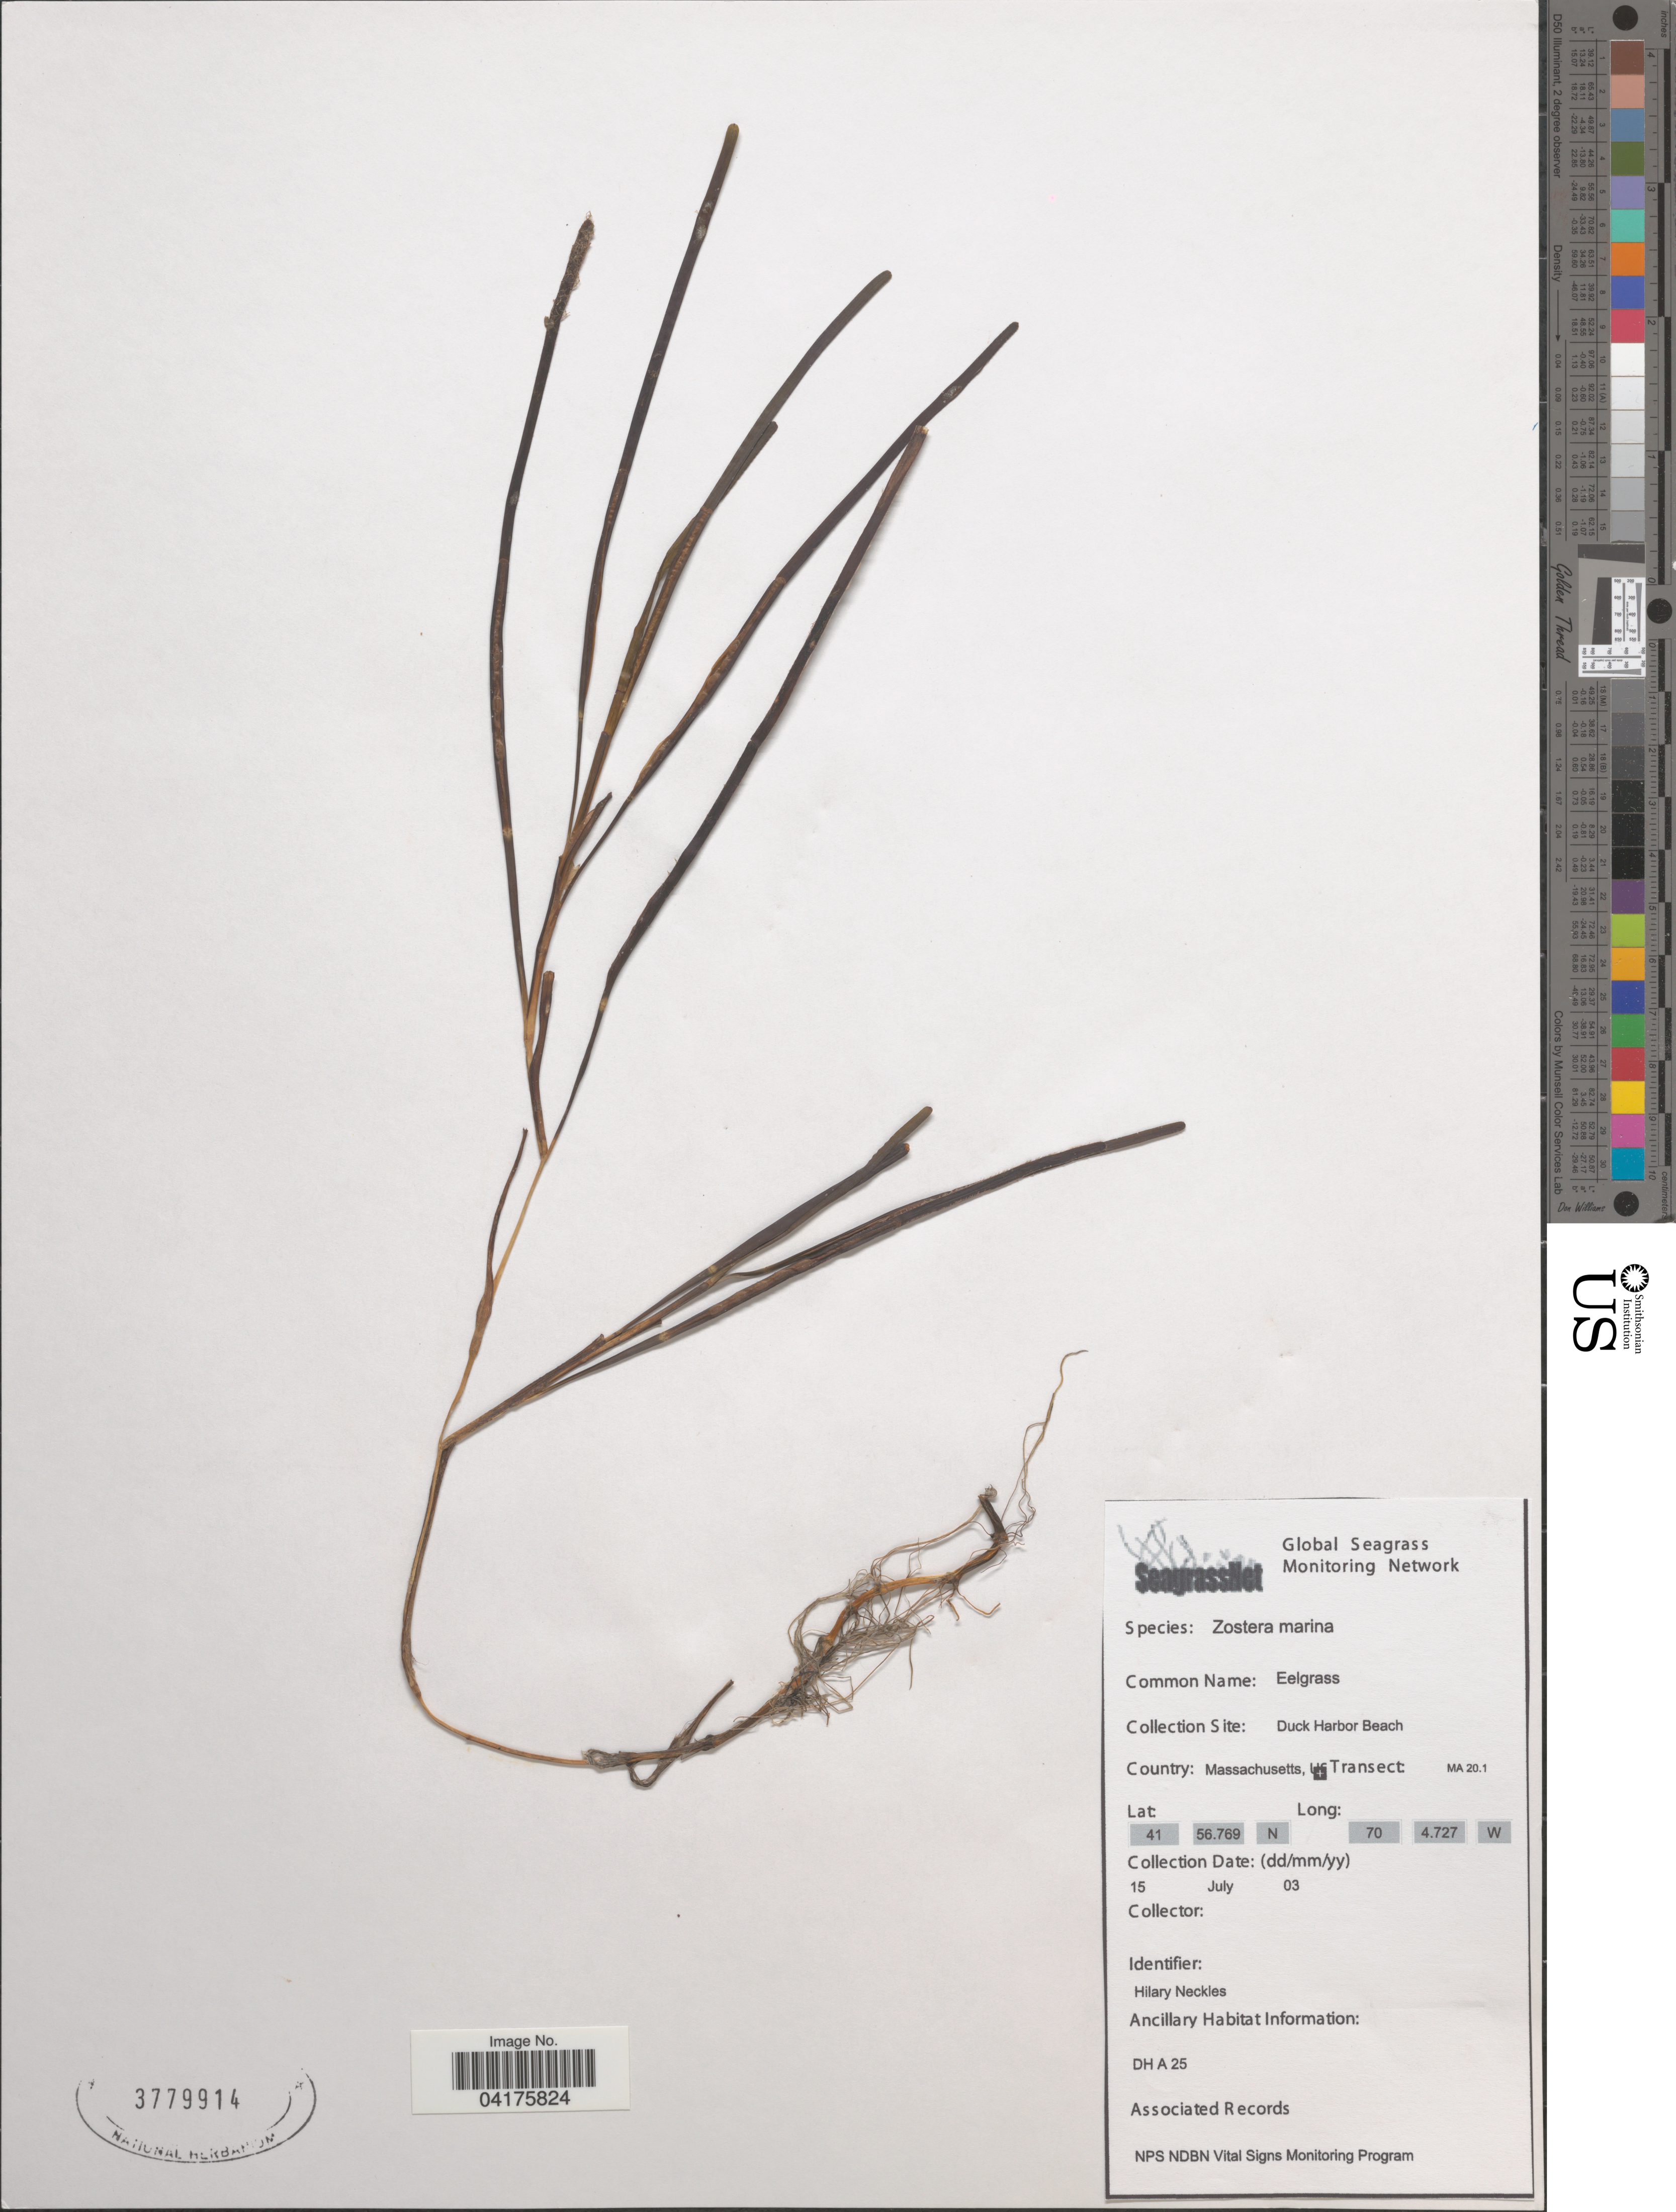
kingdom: Plantae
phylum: Tracheophyta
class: Liliopsida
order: Alismatales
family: Zosteraceae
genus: Zostera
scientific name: Zostera marina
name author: L.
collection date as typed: Transcribed d/m/y: 15/7/3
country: United States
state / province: Massachusetts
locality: Duck Harbor Beach.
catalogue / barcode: US 3779914